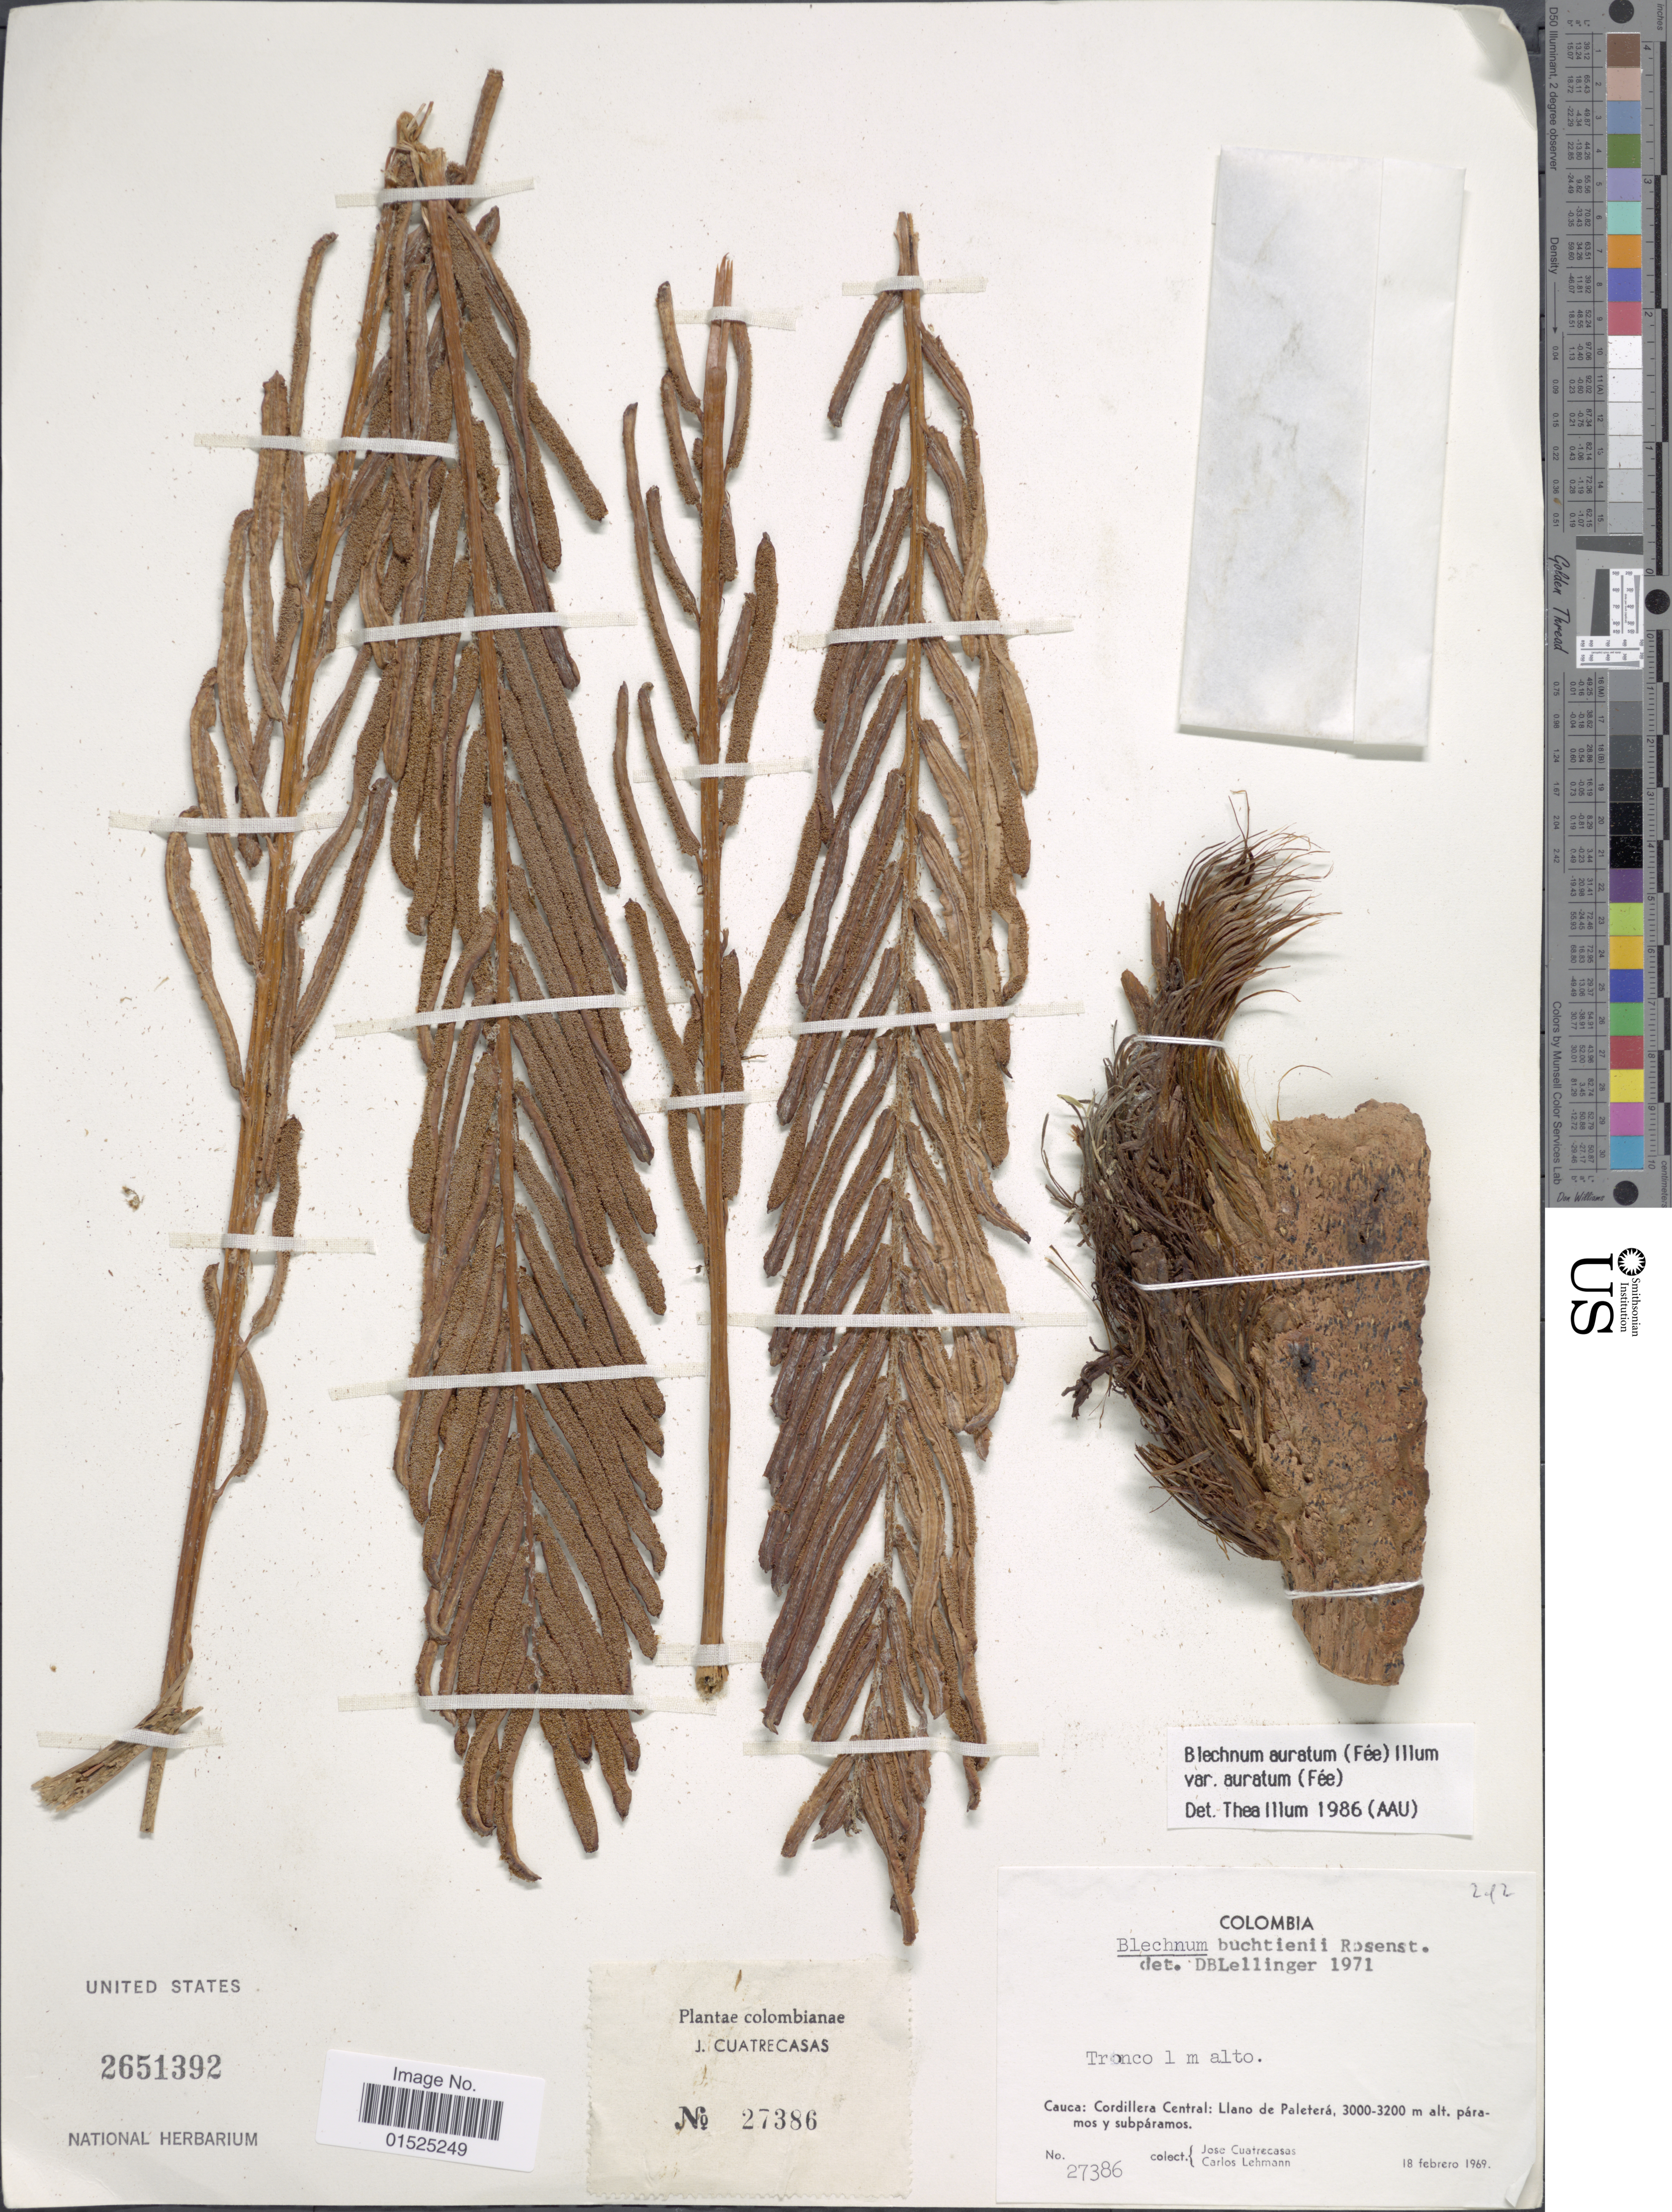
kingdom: Plantae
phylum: Tracheophyta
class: Polypodiopsida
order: Polypodiales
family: Blechnaceae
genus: Blechnum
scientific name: Blechnum auratum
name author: (Fée) R.M. Tryon & Stolze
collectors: J. Cuatrecasas & C. Lehmann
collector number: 27386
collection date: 1969-02-18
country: Colombia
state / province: Cauca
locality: Cordillera Central: Llano de Paletera, paramos y subparamos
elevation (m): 3000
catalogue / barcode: US 2651392